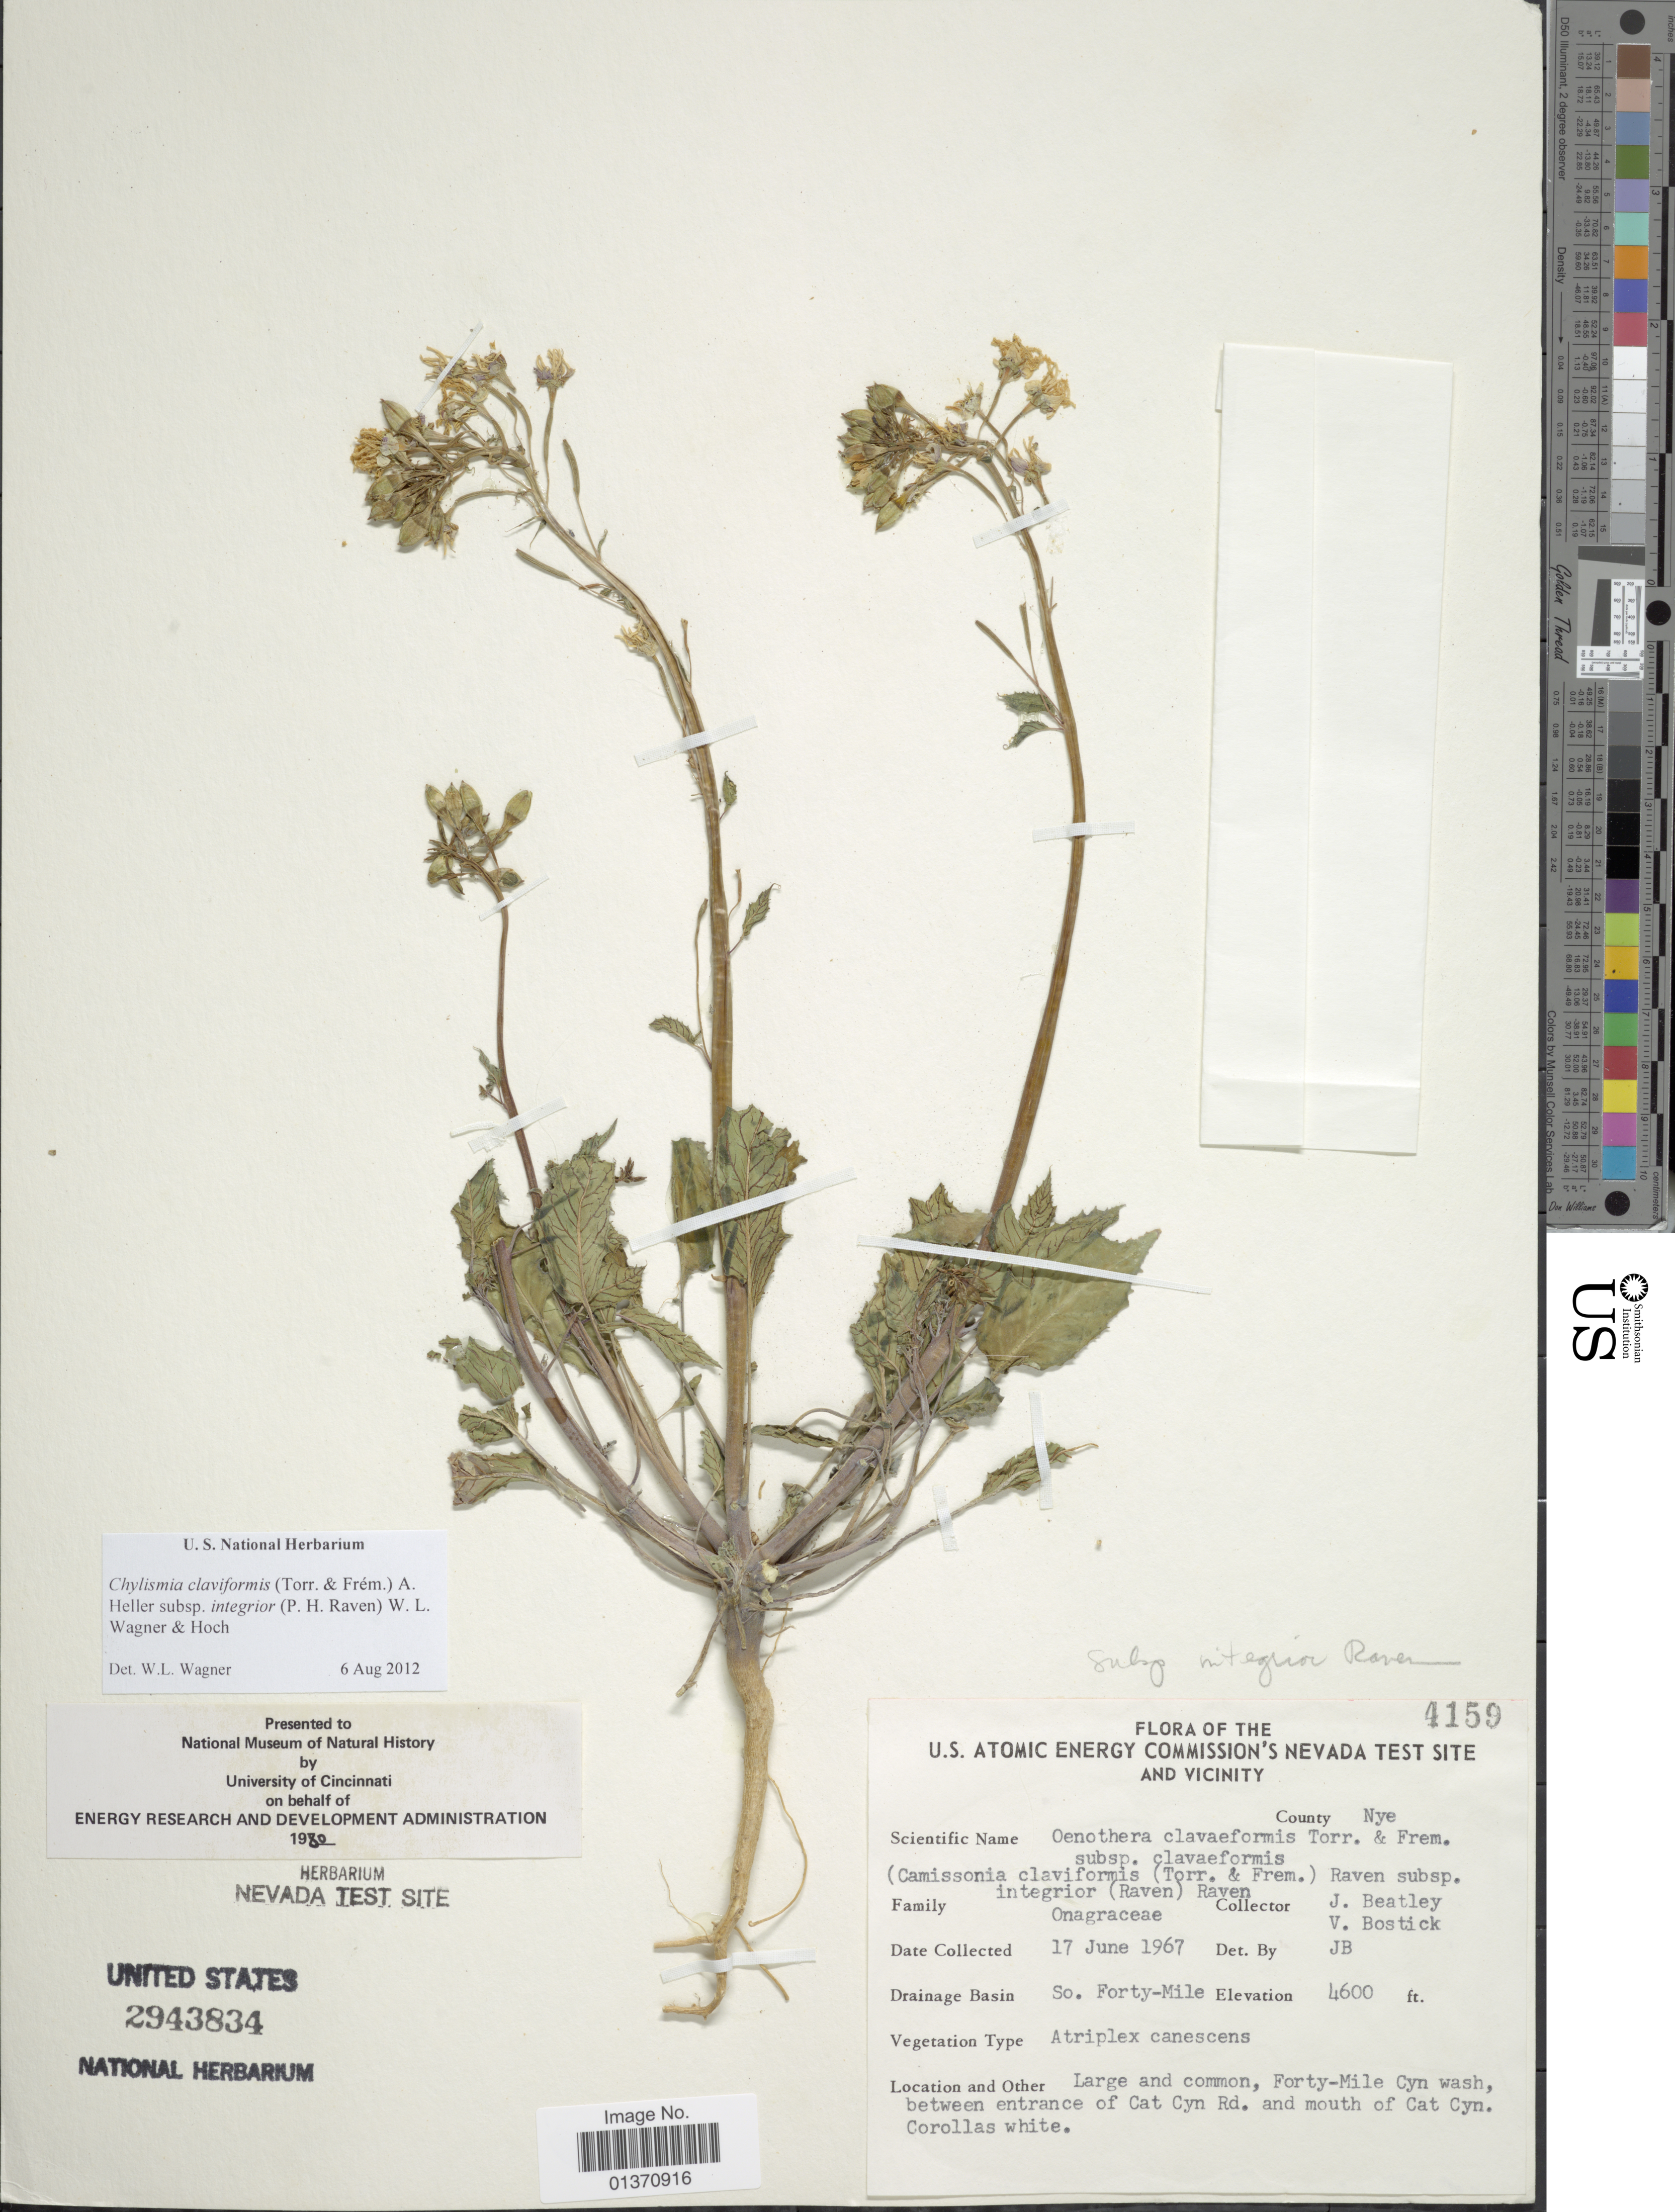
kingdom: Plantae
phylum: Tracheophyta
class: Magnoliopsida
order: Myrtales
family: Onagraceae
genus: Chylismia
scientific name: Chylismia claviformis subsp. integrior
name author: (P.H. Raven) W.L. Wagner & Hoch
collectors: J. C. Beatley & V. Bostick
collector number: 4159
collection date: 1967-06-17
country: United States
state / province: Nevada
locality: U. S. Atomic Energy Commission's Nevada Test Site and Vicinity, So. Forty-Mile, Forty-Mile Cyn wash, between entrance of Cat Cyn Rd. and mouth of Cat Cyn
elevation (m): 1402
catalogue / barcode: US 2943834